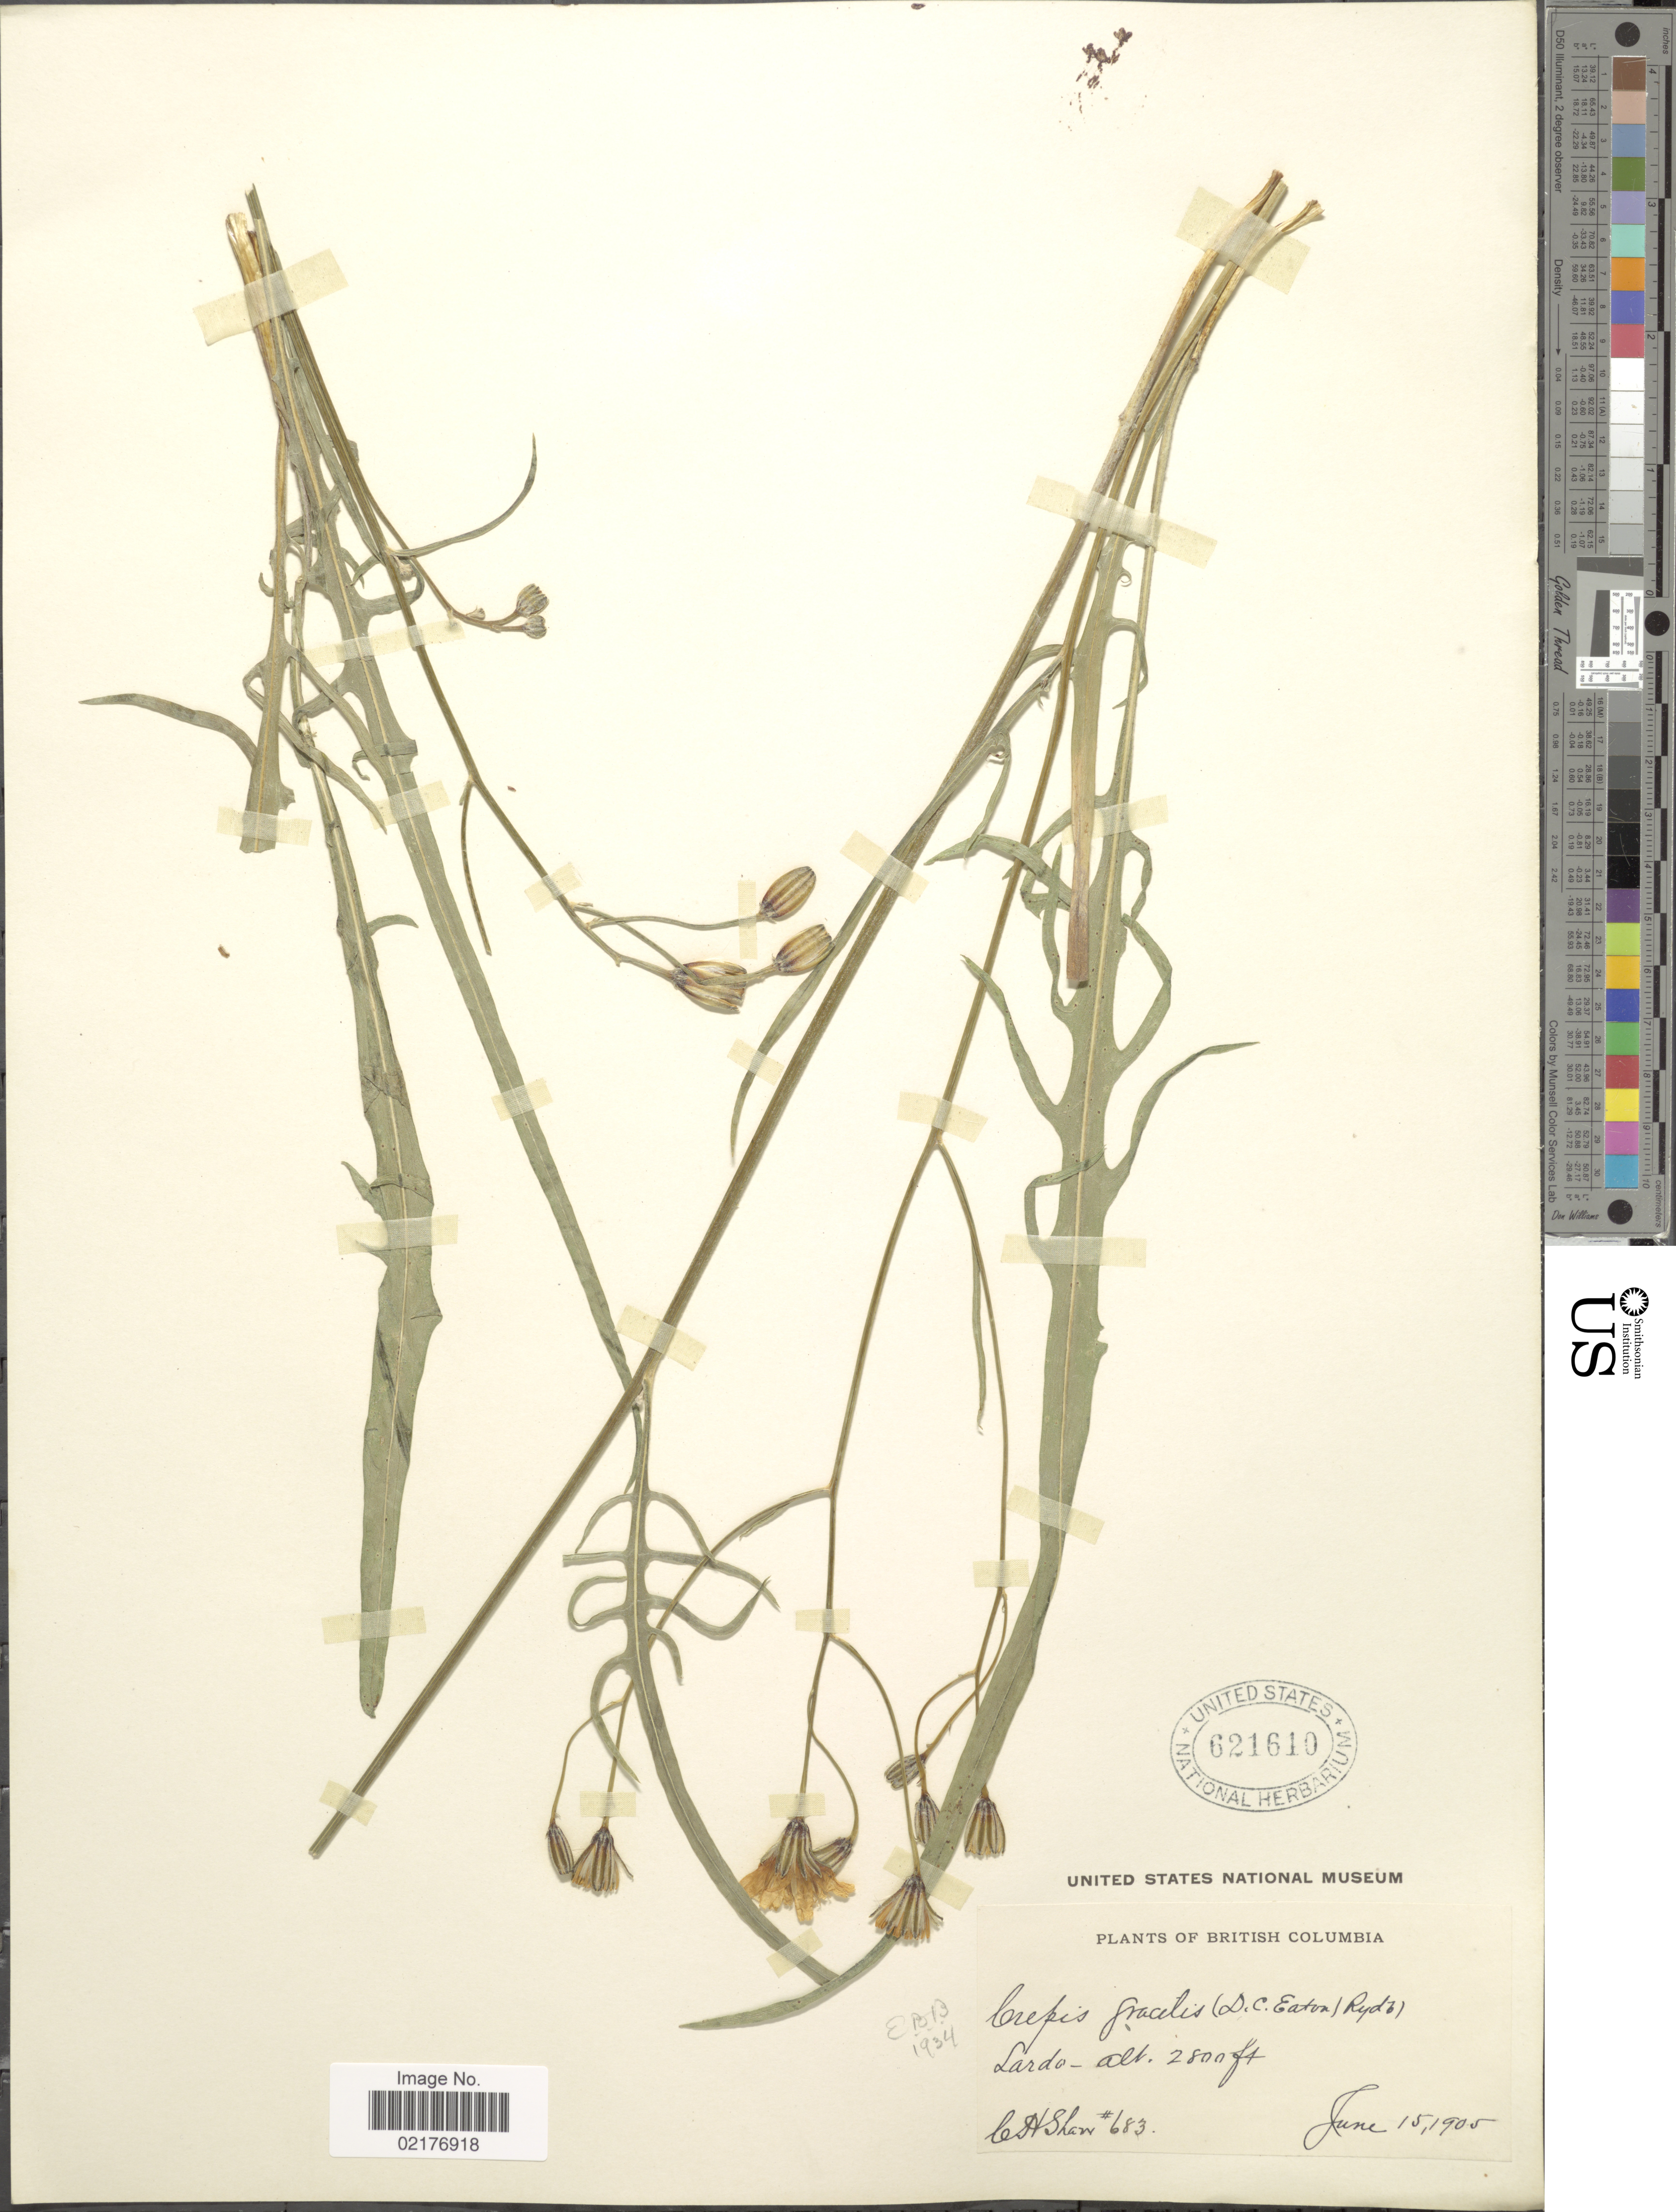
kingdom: Plantae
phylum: Tracheophyta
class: Magnoliopsida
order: Asterales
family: Asteraceae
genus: Crepis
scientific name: Crepis atribarba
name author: A. Heller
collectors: G. W. Shaw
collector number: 683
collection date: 1905-06-15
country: Canada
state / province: British Columbia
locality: Lardo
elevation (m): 853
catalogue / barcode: US 621610